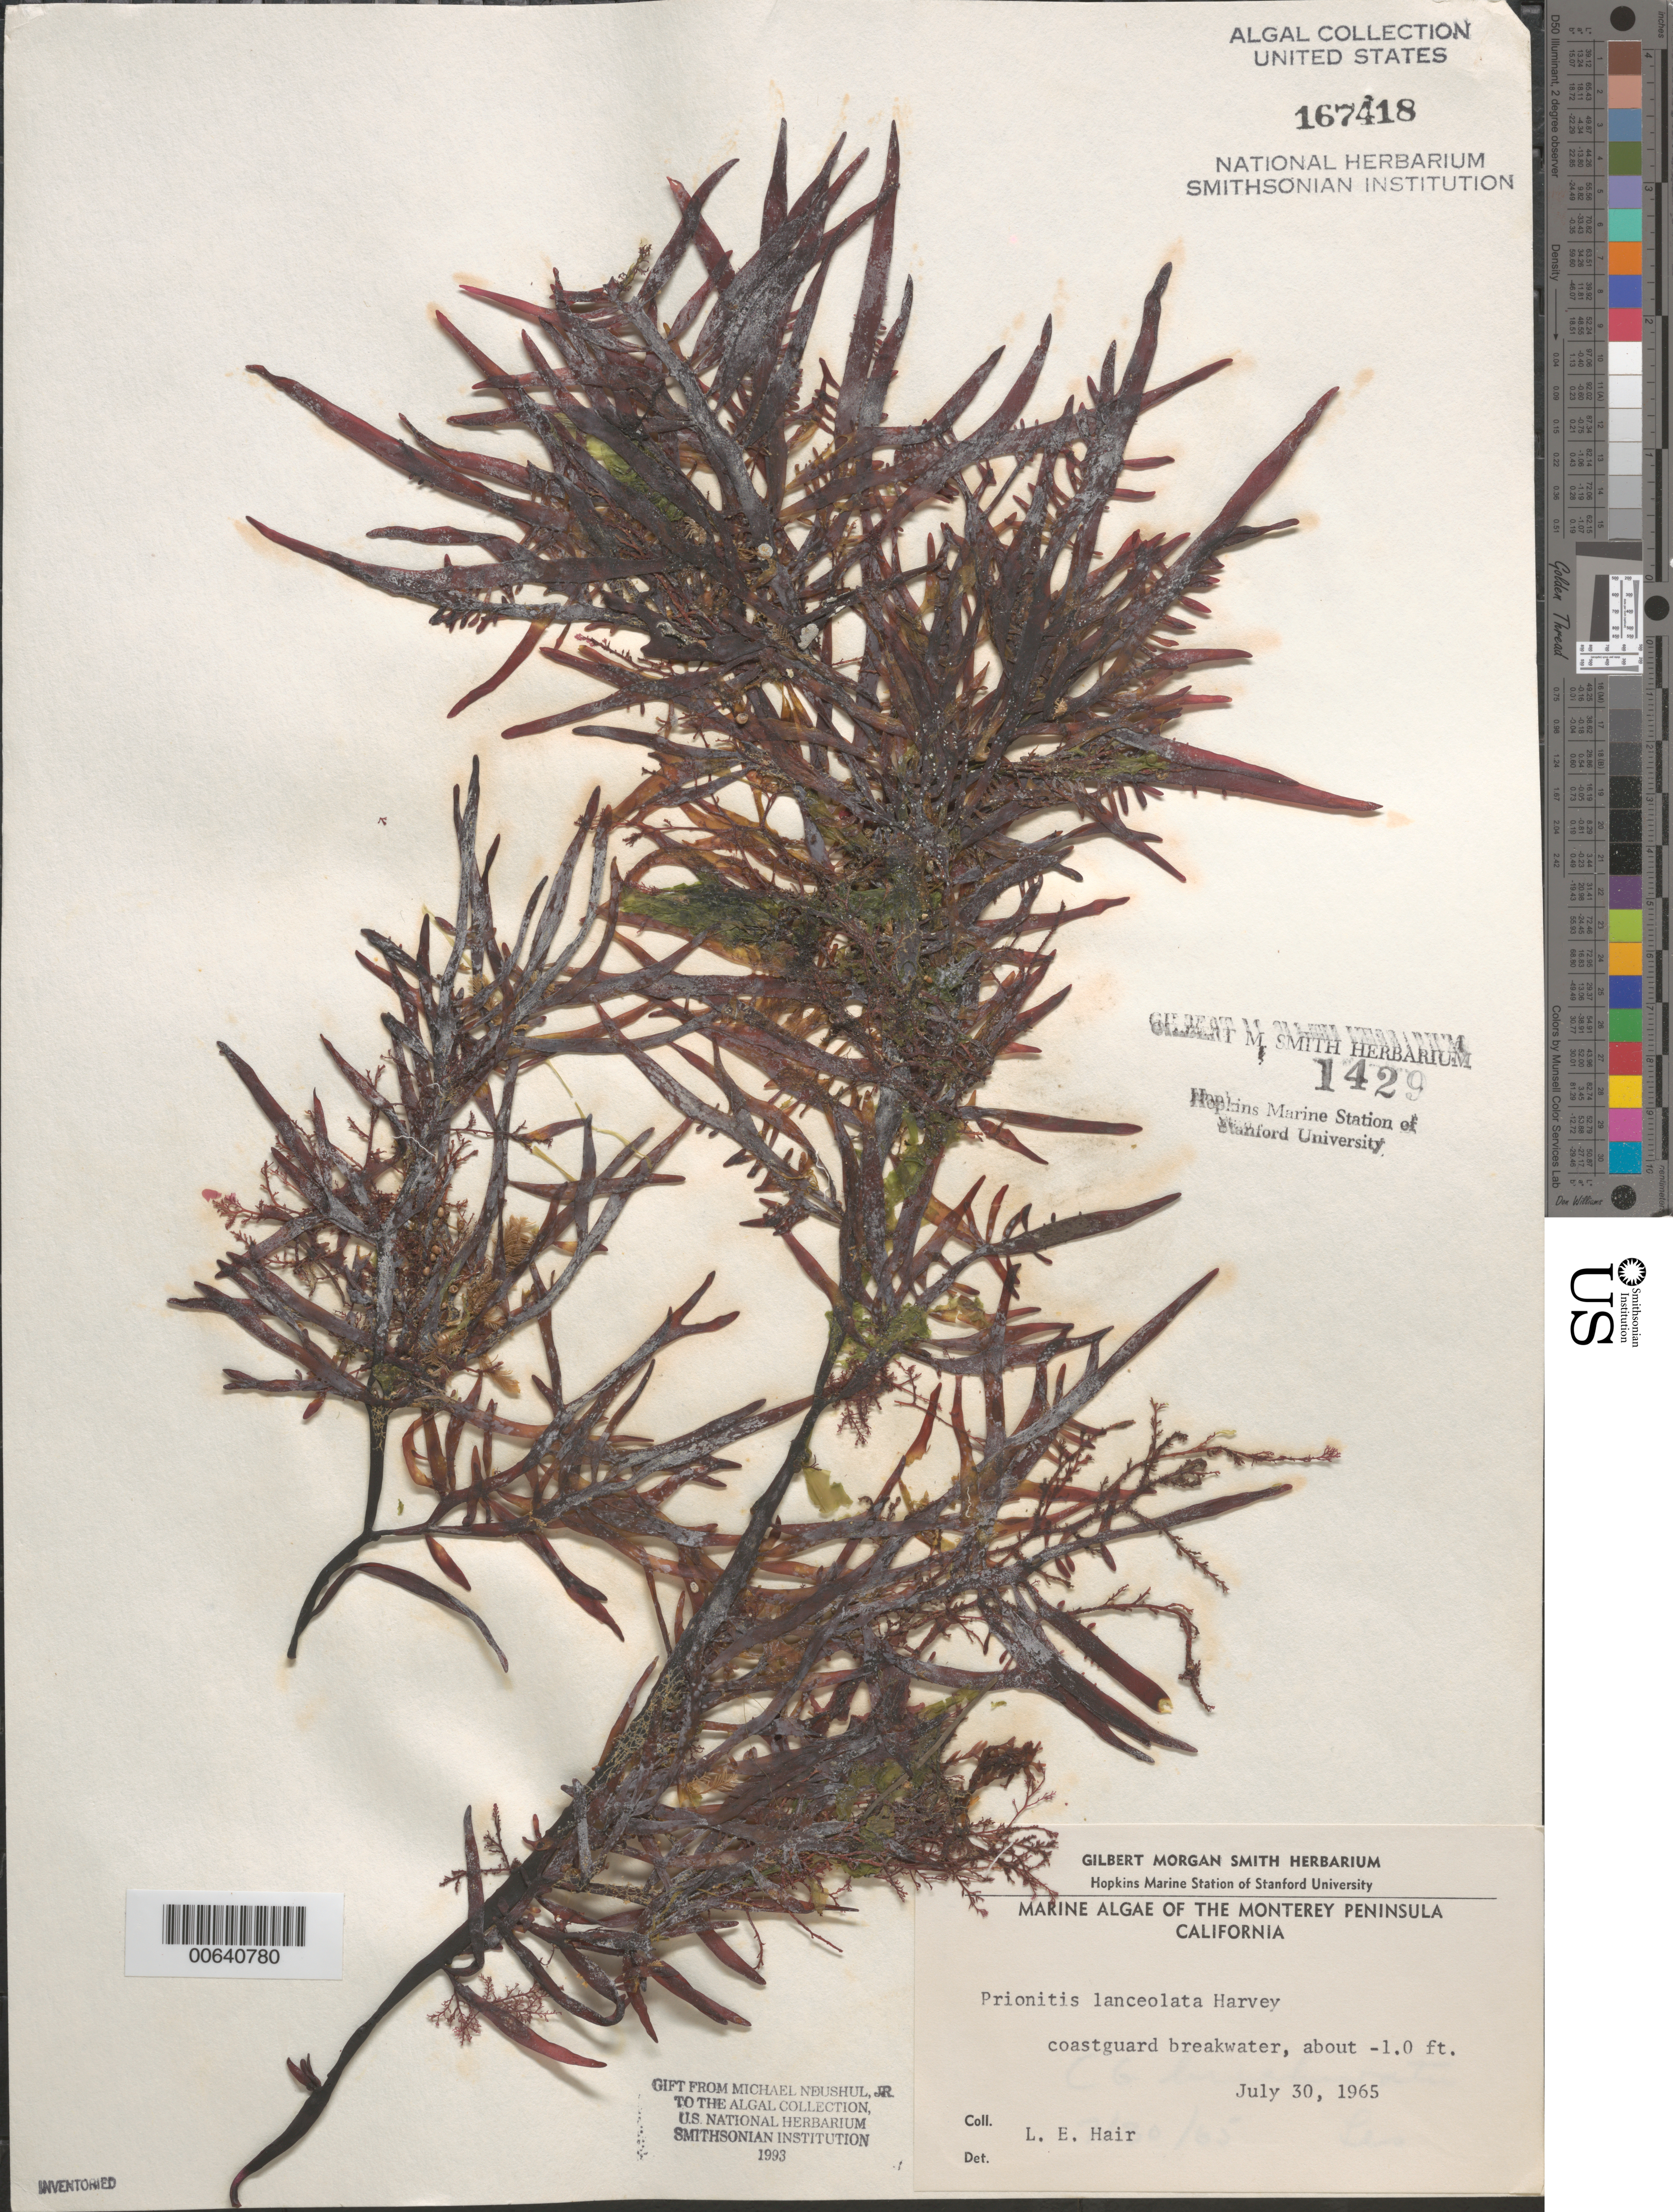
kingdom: Plantae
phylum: Rhodophyta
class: Florideophyceae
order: Cryptonemiales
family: Cryptonemiaceae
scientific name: Prionitis lanceolata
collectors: L. Hair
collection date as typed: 30 Jul 1965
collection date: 1965-07-30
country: United States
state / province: California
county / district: Monterey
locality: Monterey, Coast Guard breakwater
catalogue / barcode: US 167418